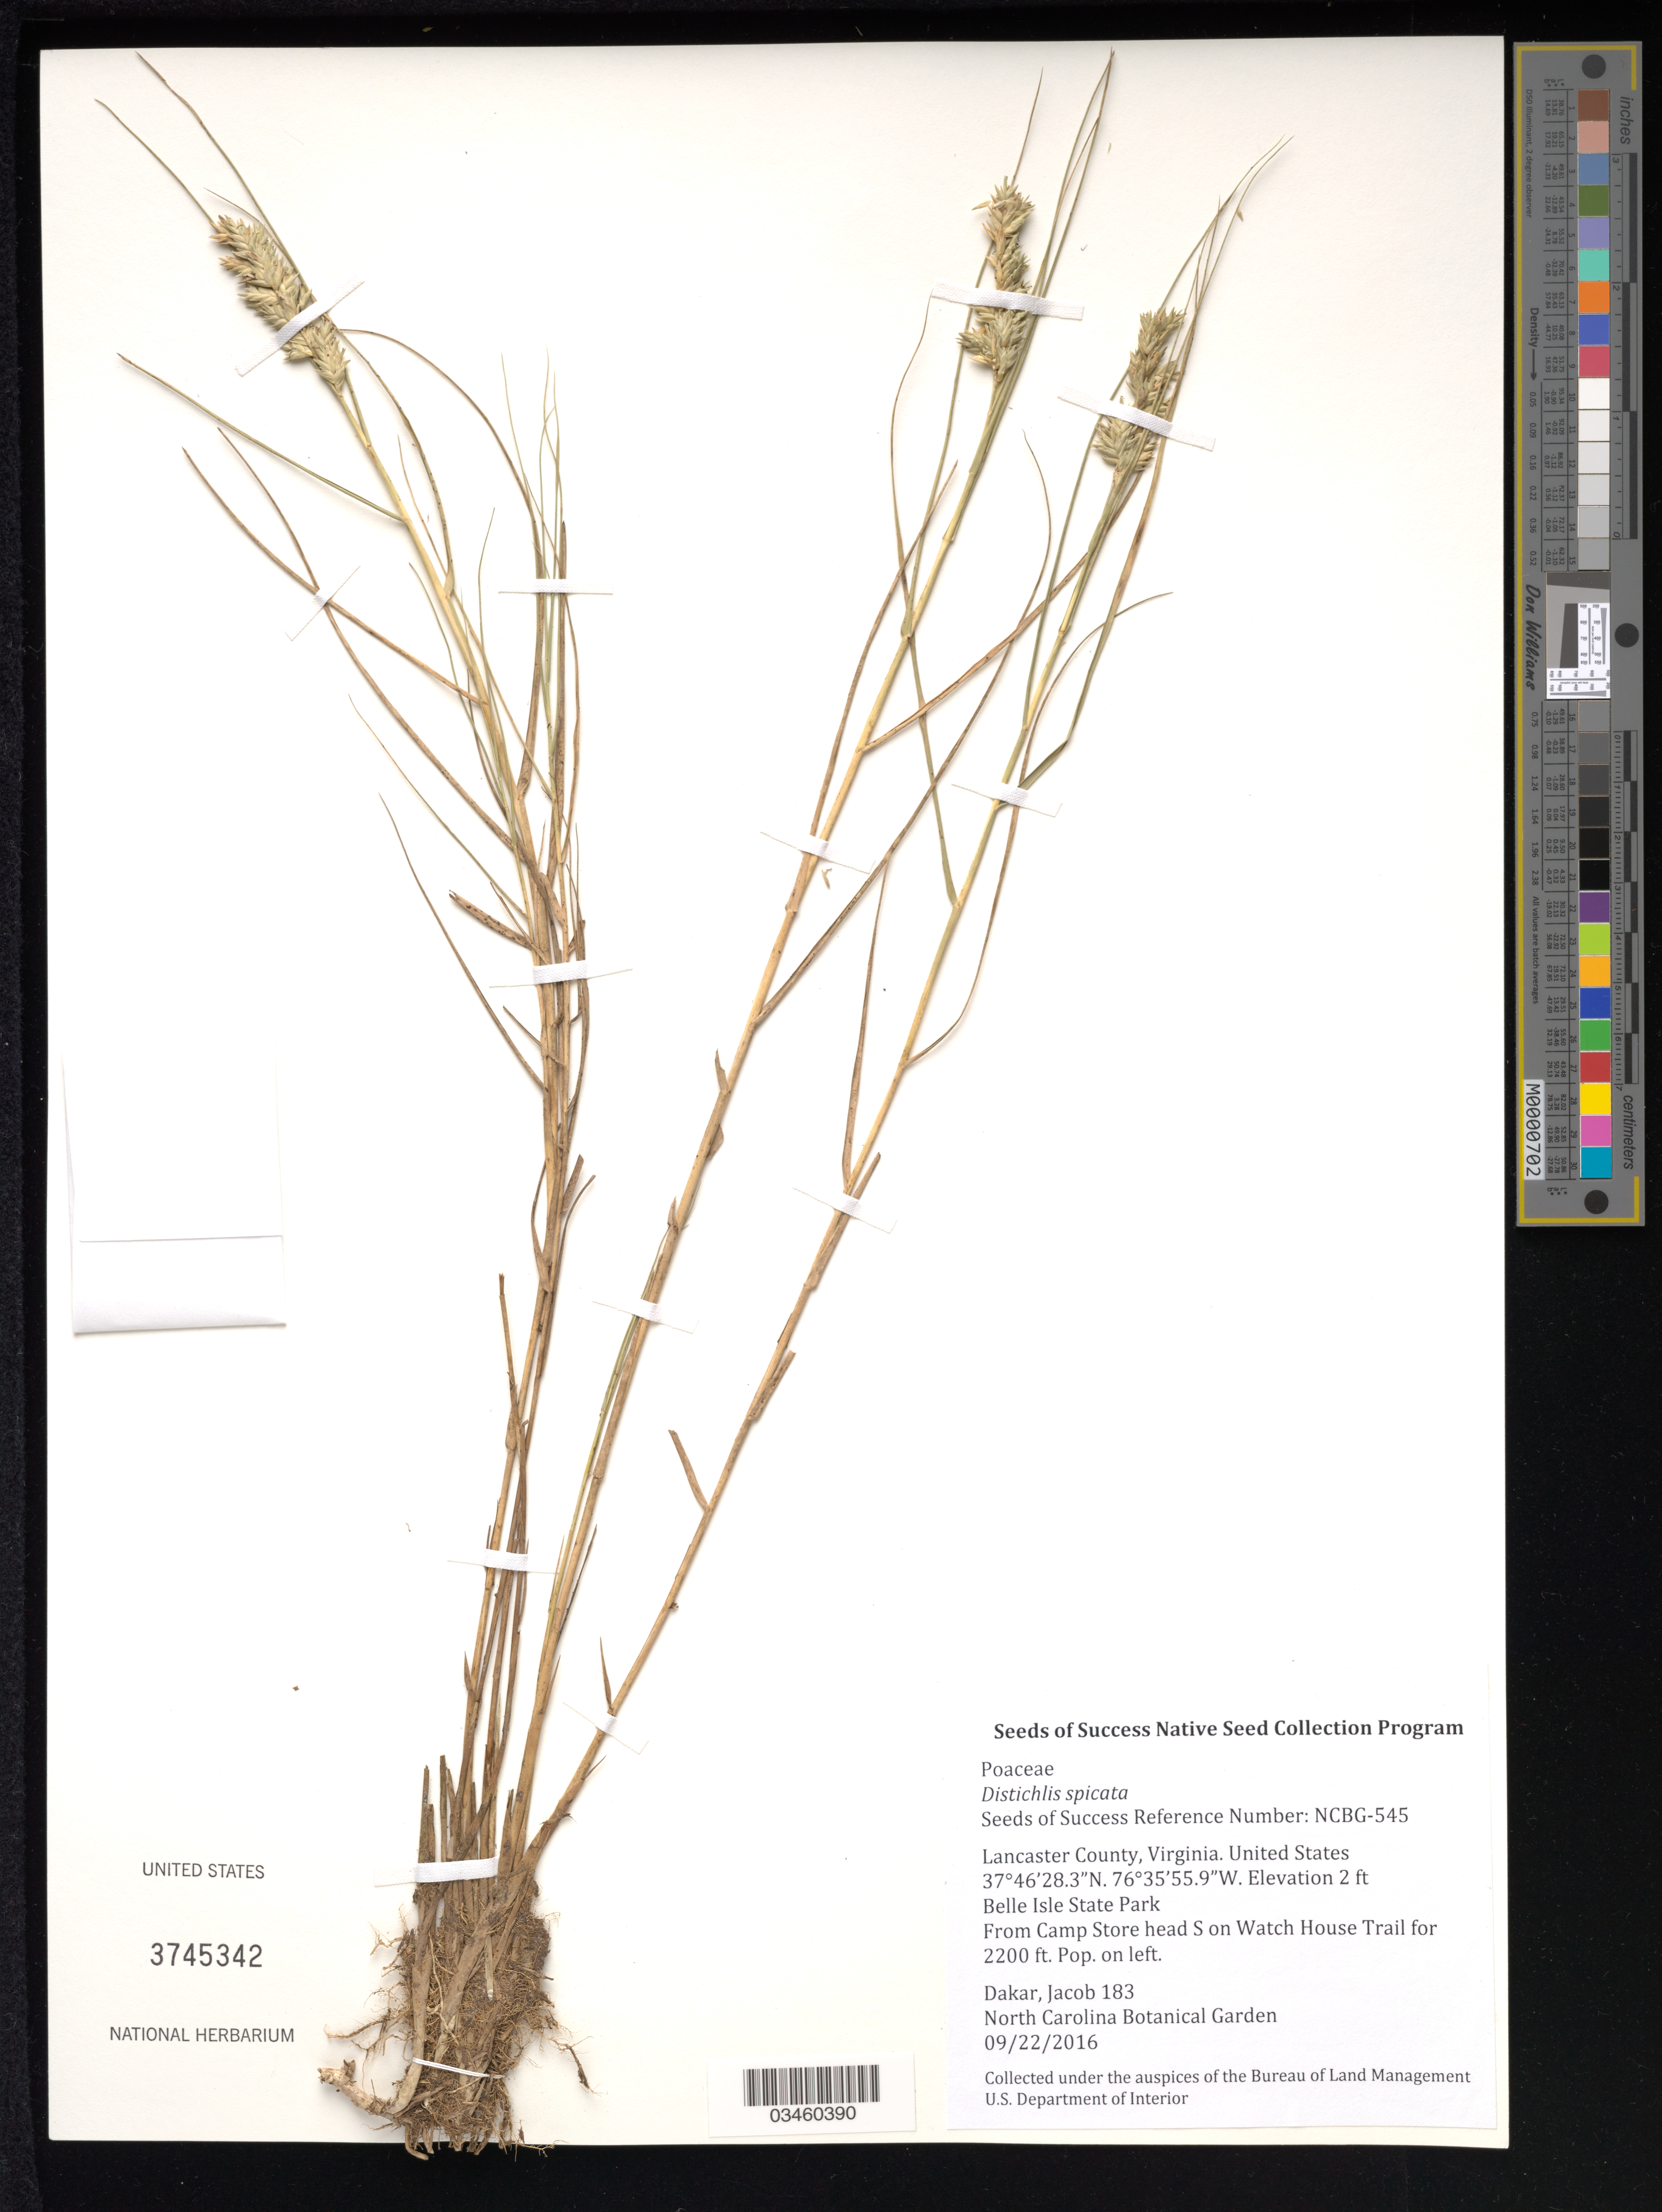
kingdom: Plantae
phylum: Tracheophyta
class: Liliopsida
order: Poales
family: Poaceae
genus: Distichlis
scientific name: Distichlis spicata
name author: (L.) Greene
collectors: J. Dakar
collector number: NCBG-545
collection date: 2016-09-22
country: United States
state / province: Virginia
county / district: Lancaster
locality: Belle Isle State Park, Watch House Trail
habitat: Mid-atlantic low salt marsh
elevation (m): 1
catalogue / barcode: US 3745342